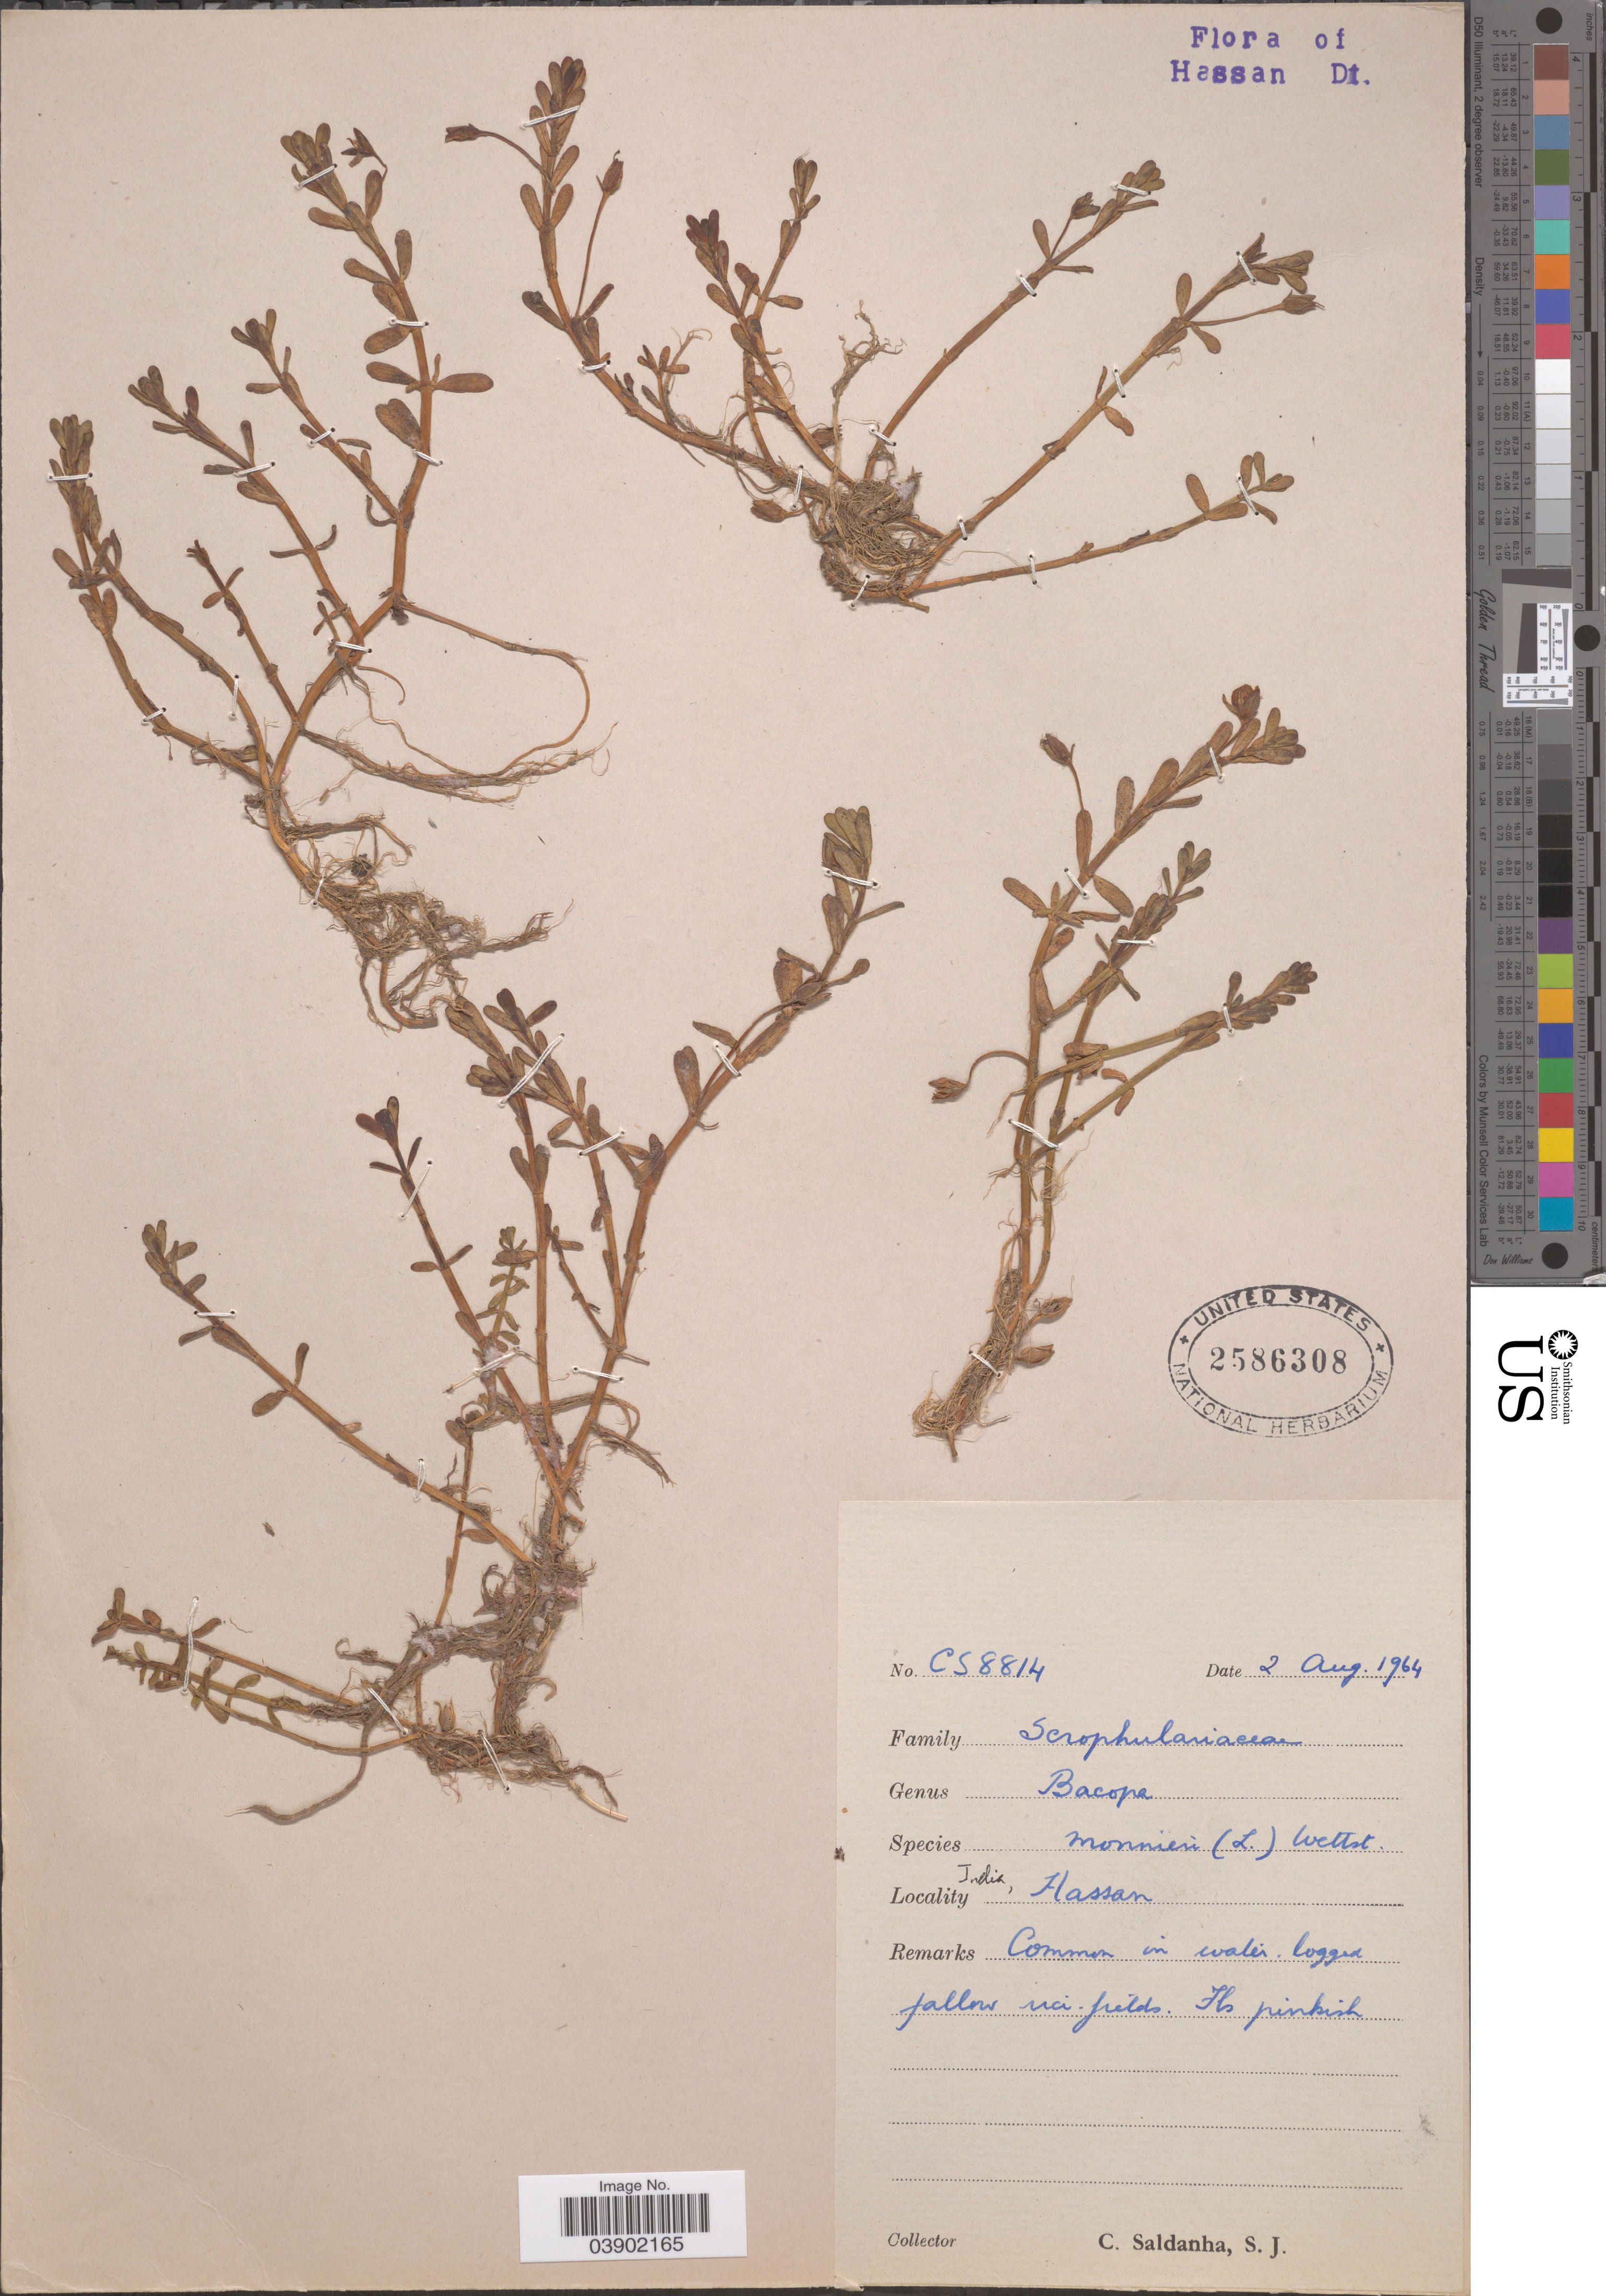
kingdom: Plantae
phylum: Tracheophyta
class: Magnoliopsida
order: Lamiales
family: Plantaginaceae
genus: Bacopa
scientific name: Bacopa monnieri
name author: (L.) Wettst.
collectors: C. Saldanha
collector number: CS8814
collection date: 1964-08-02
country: India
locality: Hassan.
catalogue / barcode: US 2586308